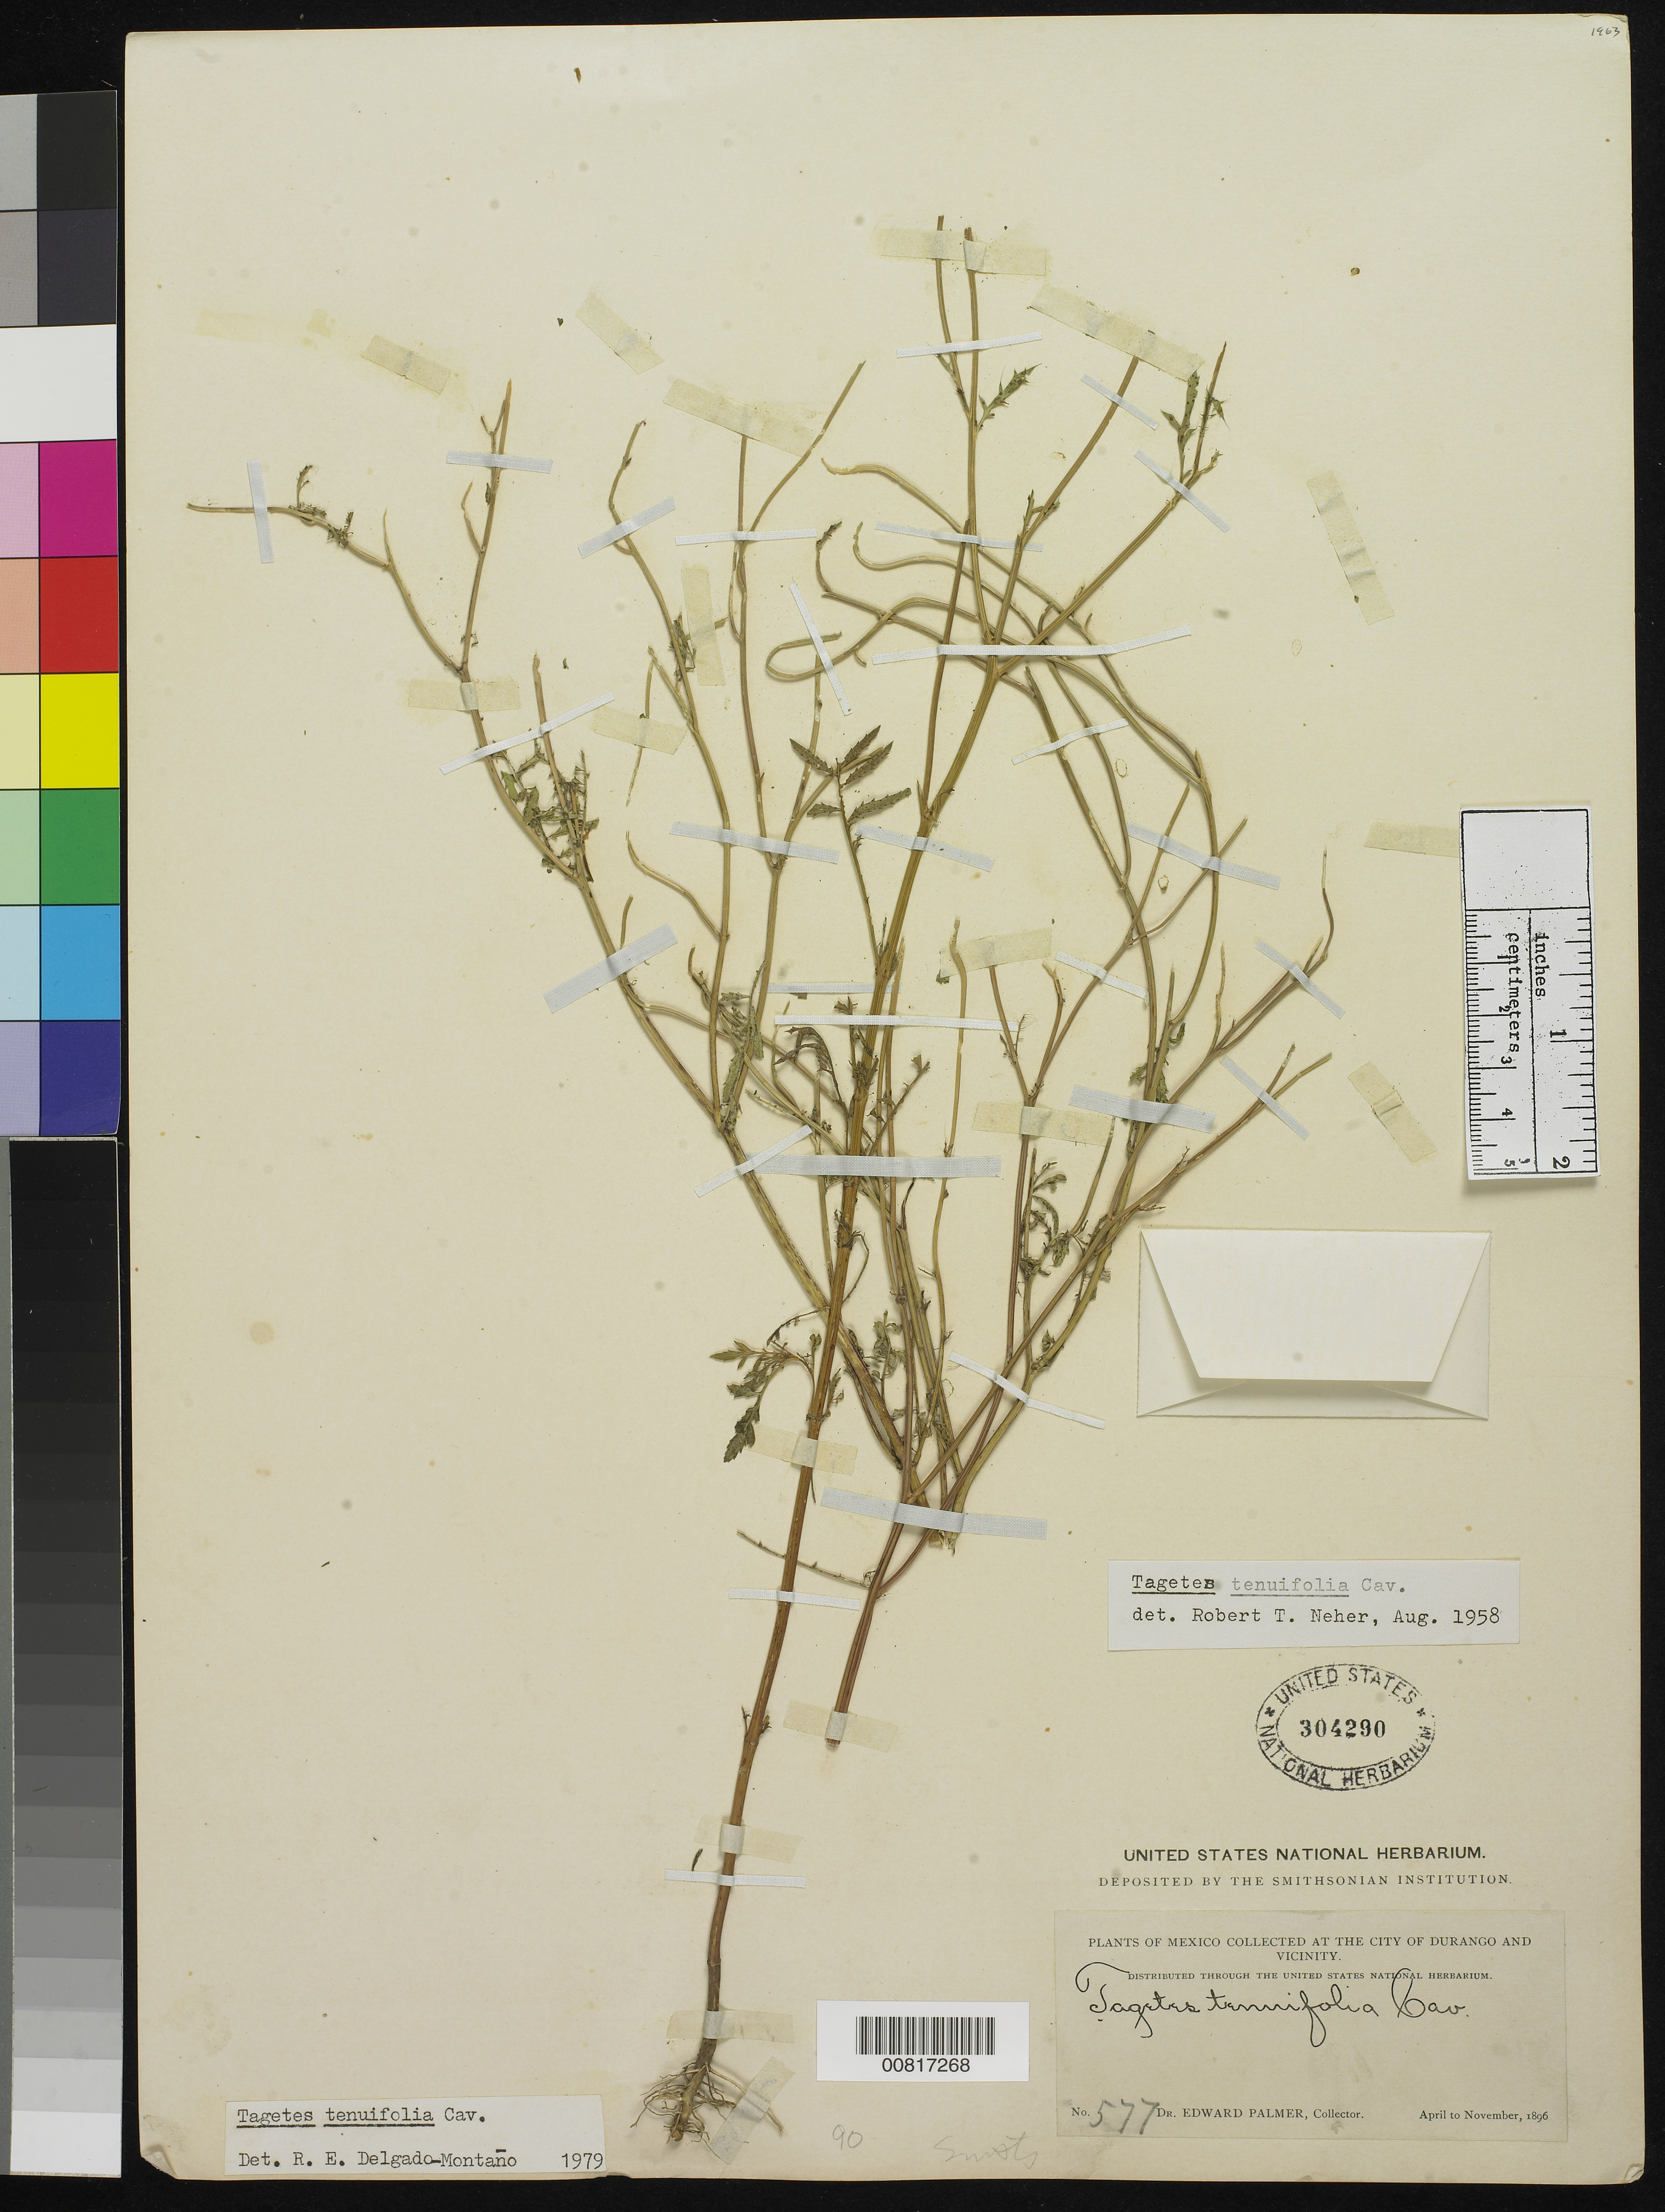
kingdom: Plantae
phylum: Tracheophyta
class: Magnoliopsida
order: Asterales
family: Asteraceae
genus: Tagetes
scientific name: Tagetes tenuifolia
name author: Cav.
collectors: E. Palmer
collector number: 577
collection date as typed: Apr 1896 to -- Nov 1896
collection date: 1896-04/1896-11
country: Mexico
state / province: Durango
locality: City of Durango and vicinity.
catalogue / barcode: US 304290